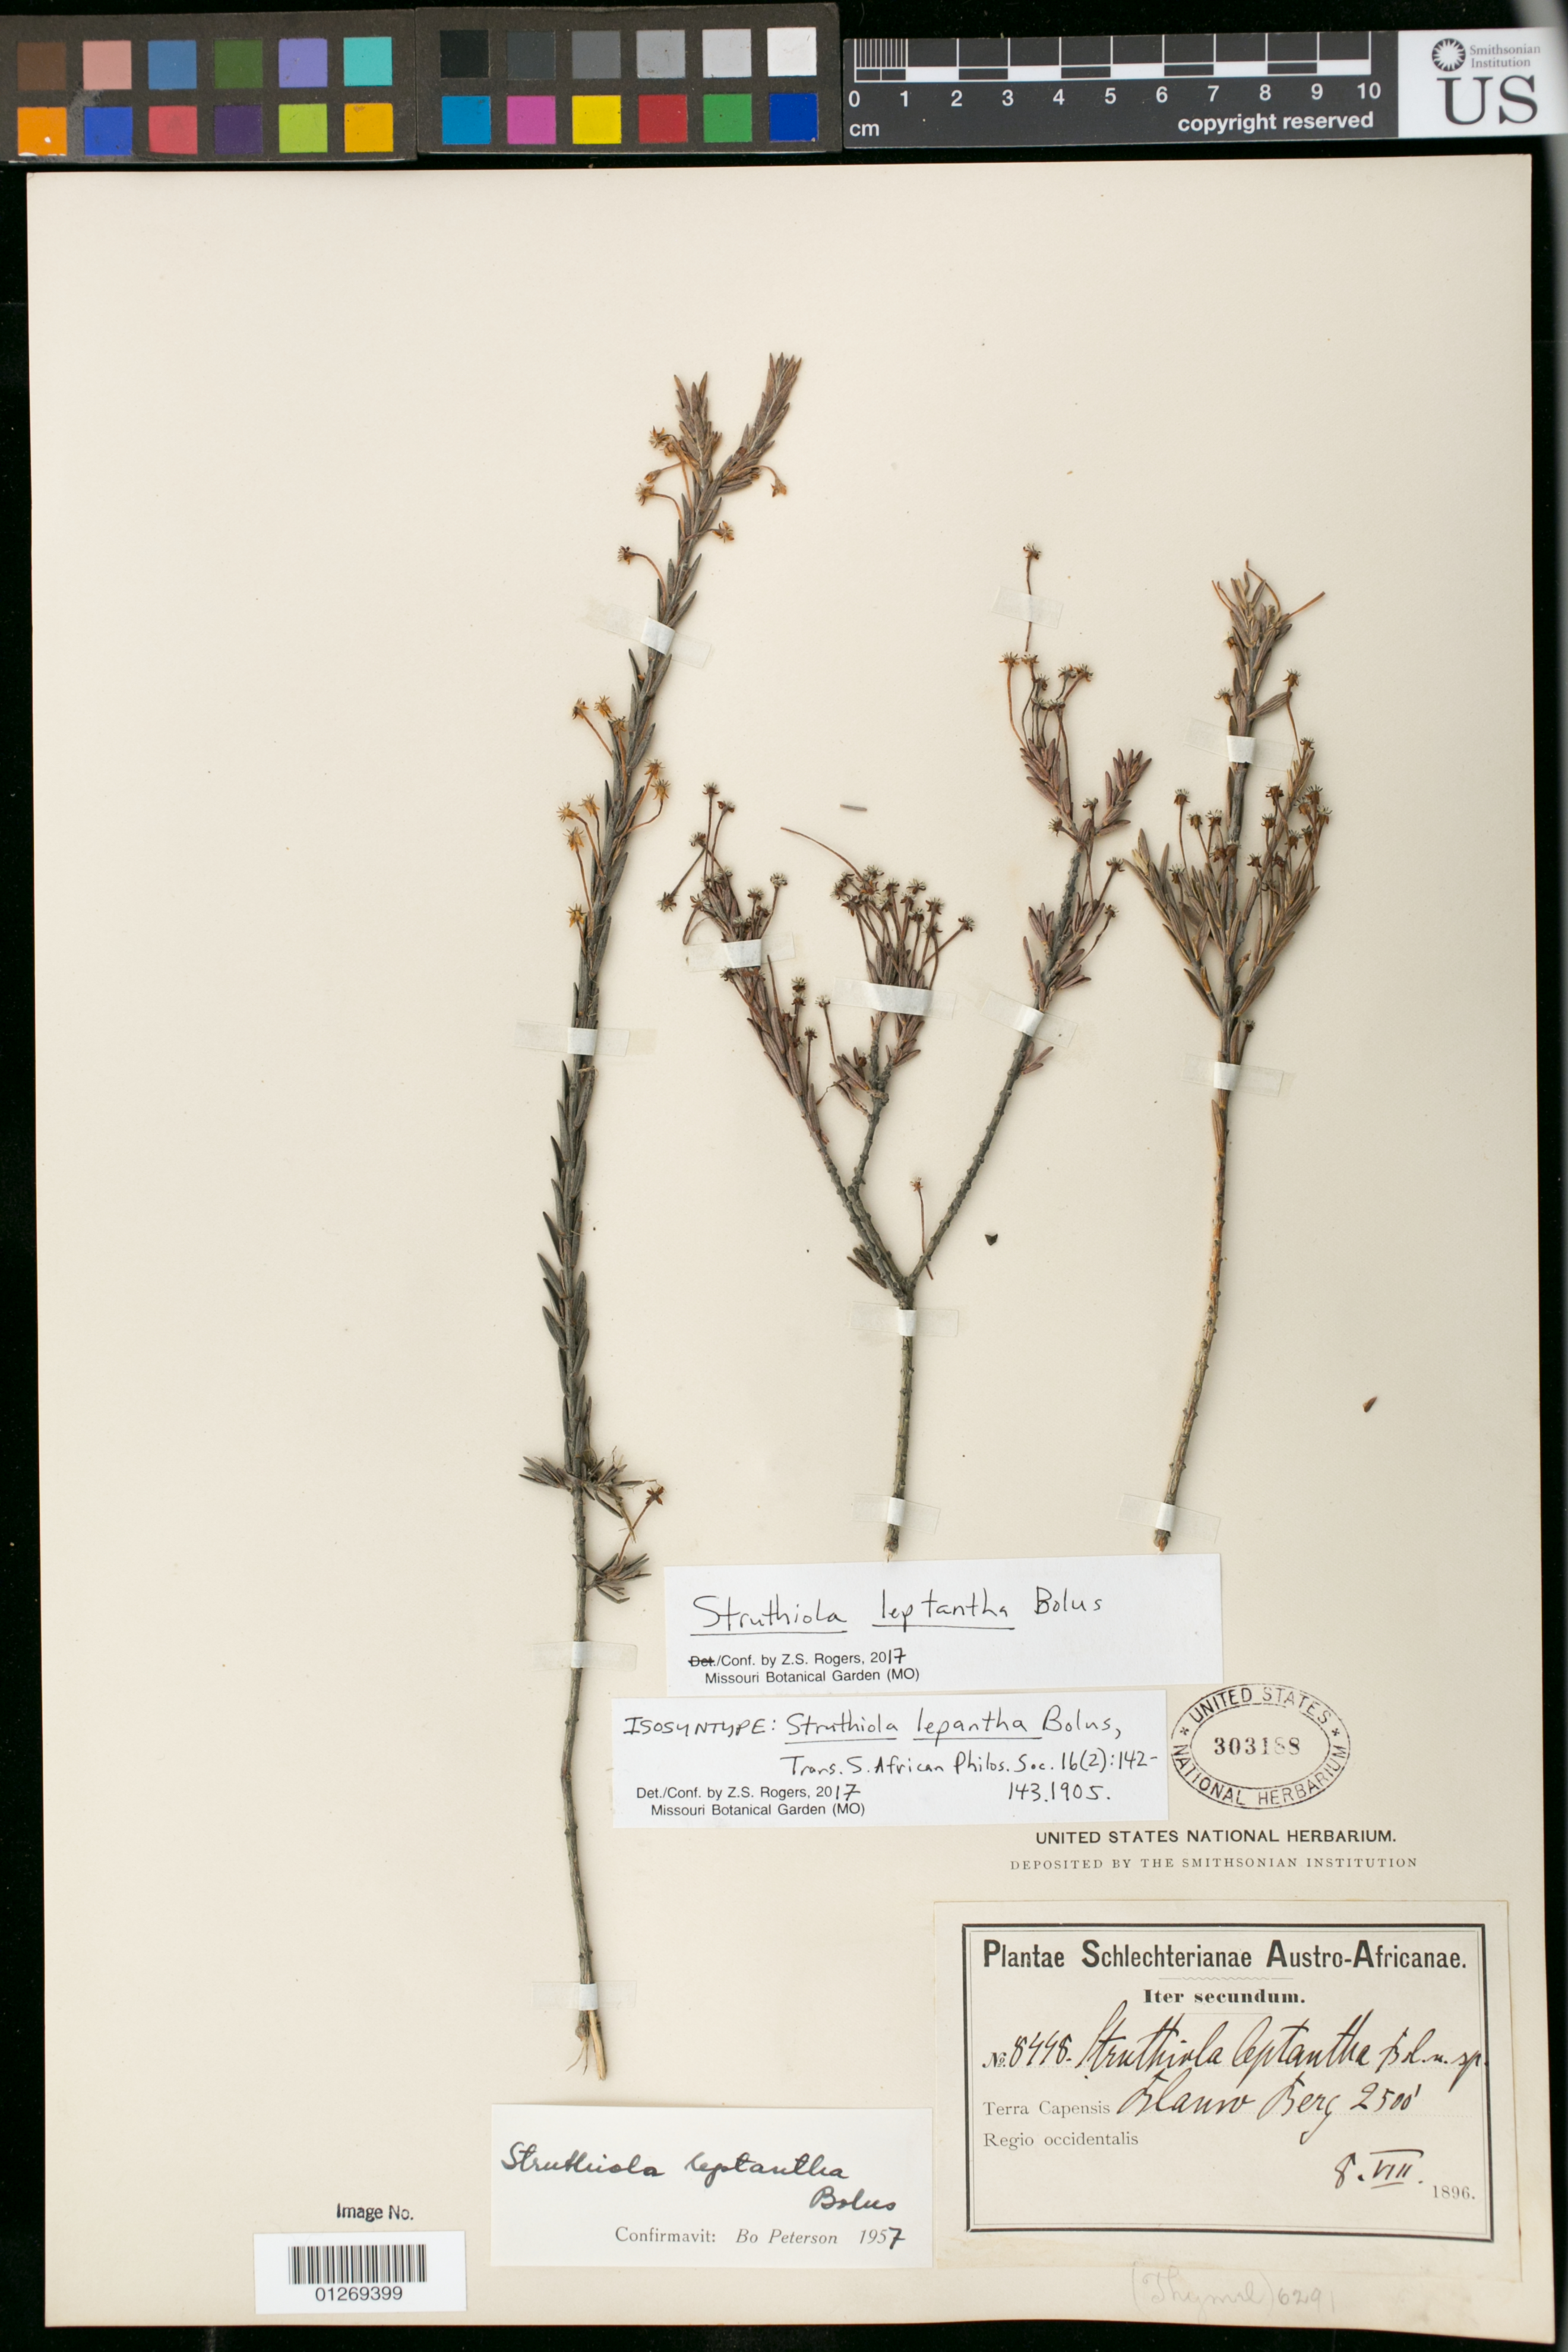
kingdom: Plantae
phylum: Tracheophyta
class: Magnoliopsida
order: Malvales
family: Thymelaeaceae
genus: Struthiola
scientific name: Struthiola leptantha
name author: Bolus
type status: Isosyntype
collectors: F. R. R. Schlechter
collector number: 8448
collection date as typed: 8 VIII 1896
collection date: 1896-08-08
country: South Africa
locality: Terra Capensis, Blauw Berg.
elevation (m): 762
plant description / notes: Collection (mis) cited in protologue as Schlechter "8488"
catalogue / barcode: US 303188